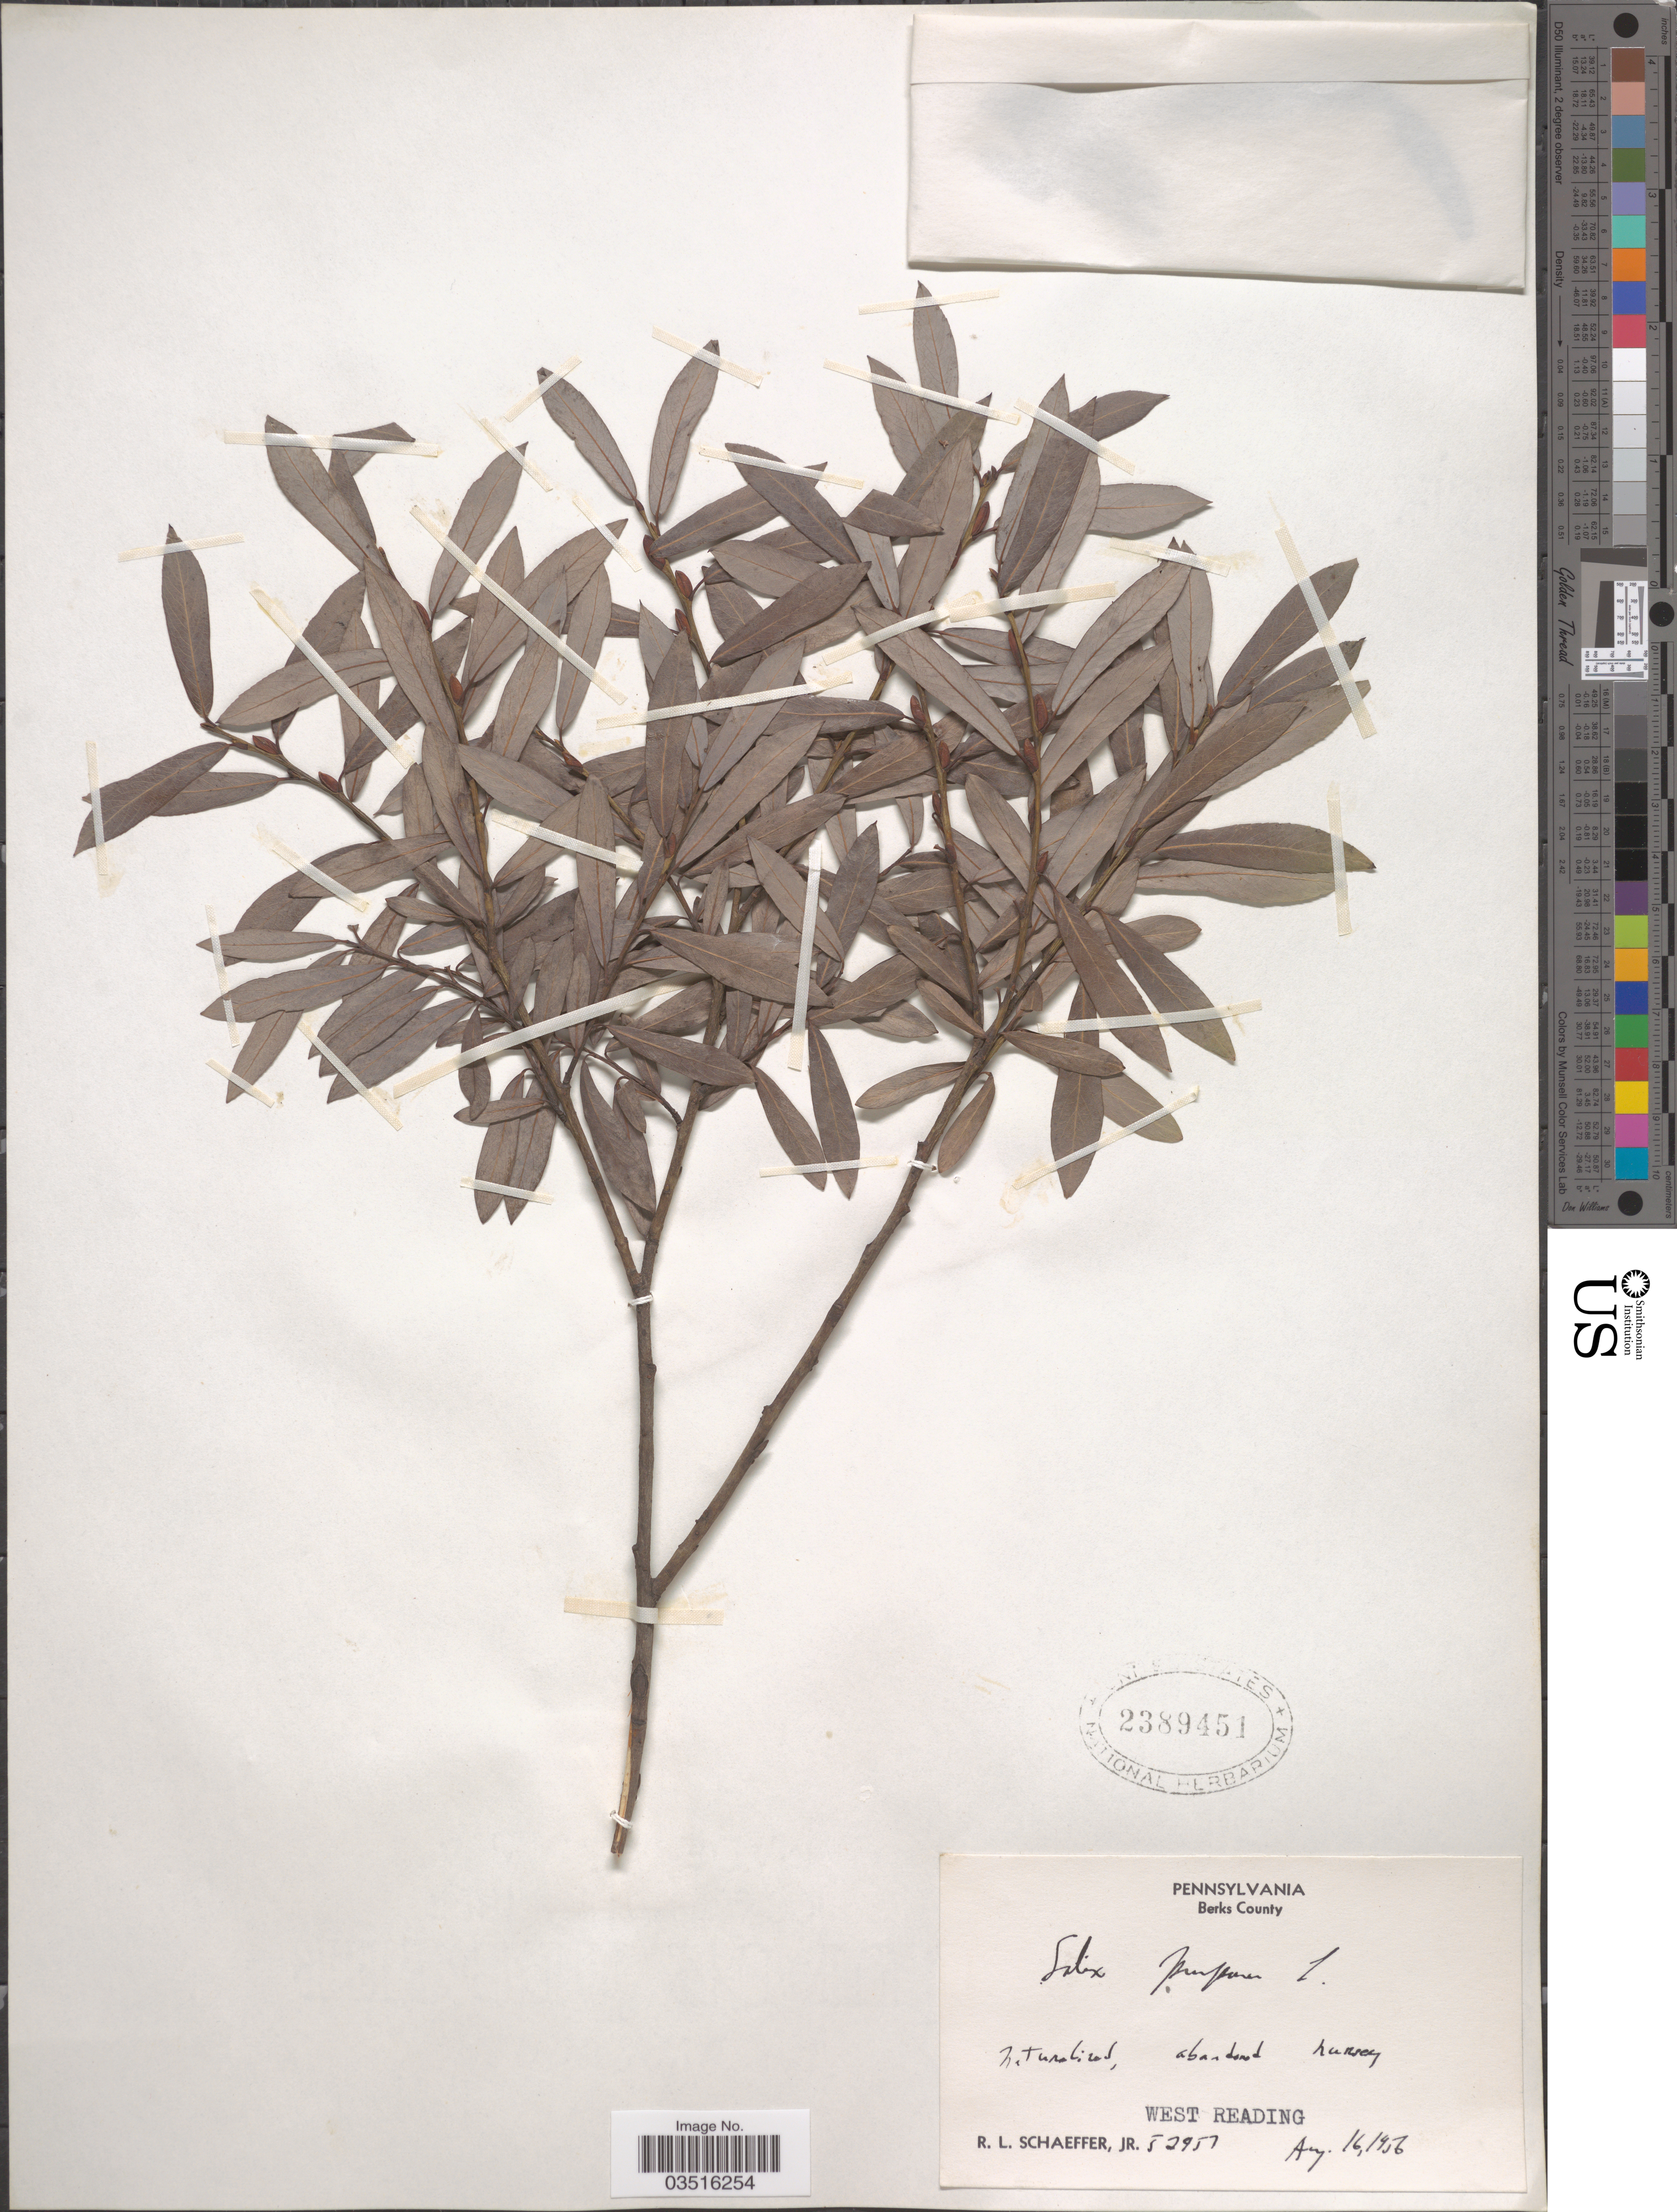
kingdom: Plantae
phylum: Tracheophyta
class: Magnoliopsida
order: Malpighiales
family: Salicaceae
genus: Salix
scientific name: Salix purpurea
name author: L.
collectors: R. L. Schaeffer Jr.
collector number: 52957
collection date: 1956-08-16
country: United States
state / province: Pennsylvania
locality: Berks County. Abandoned nursery. West Reading.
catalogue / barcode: US 2389451